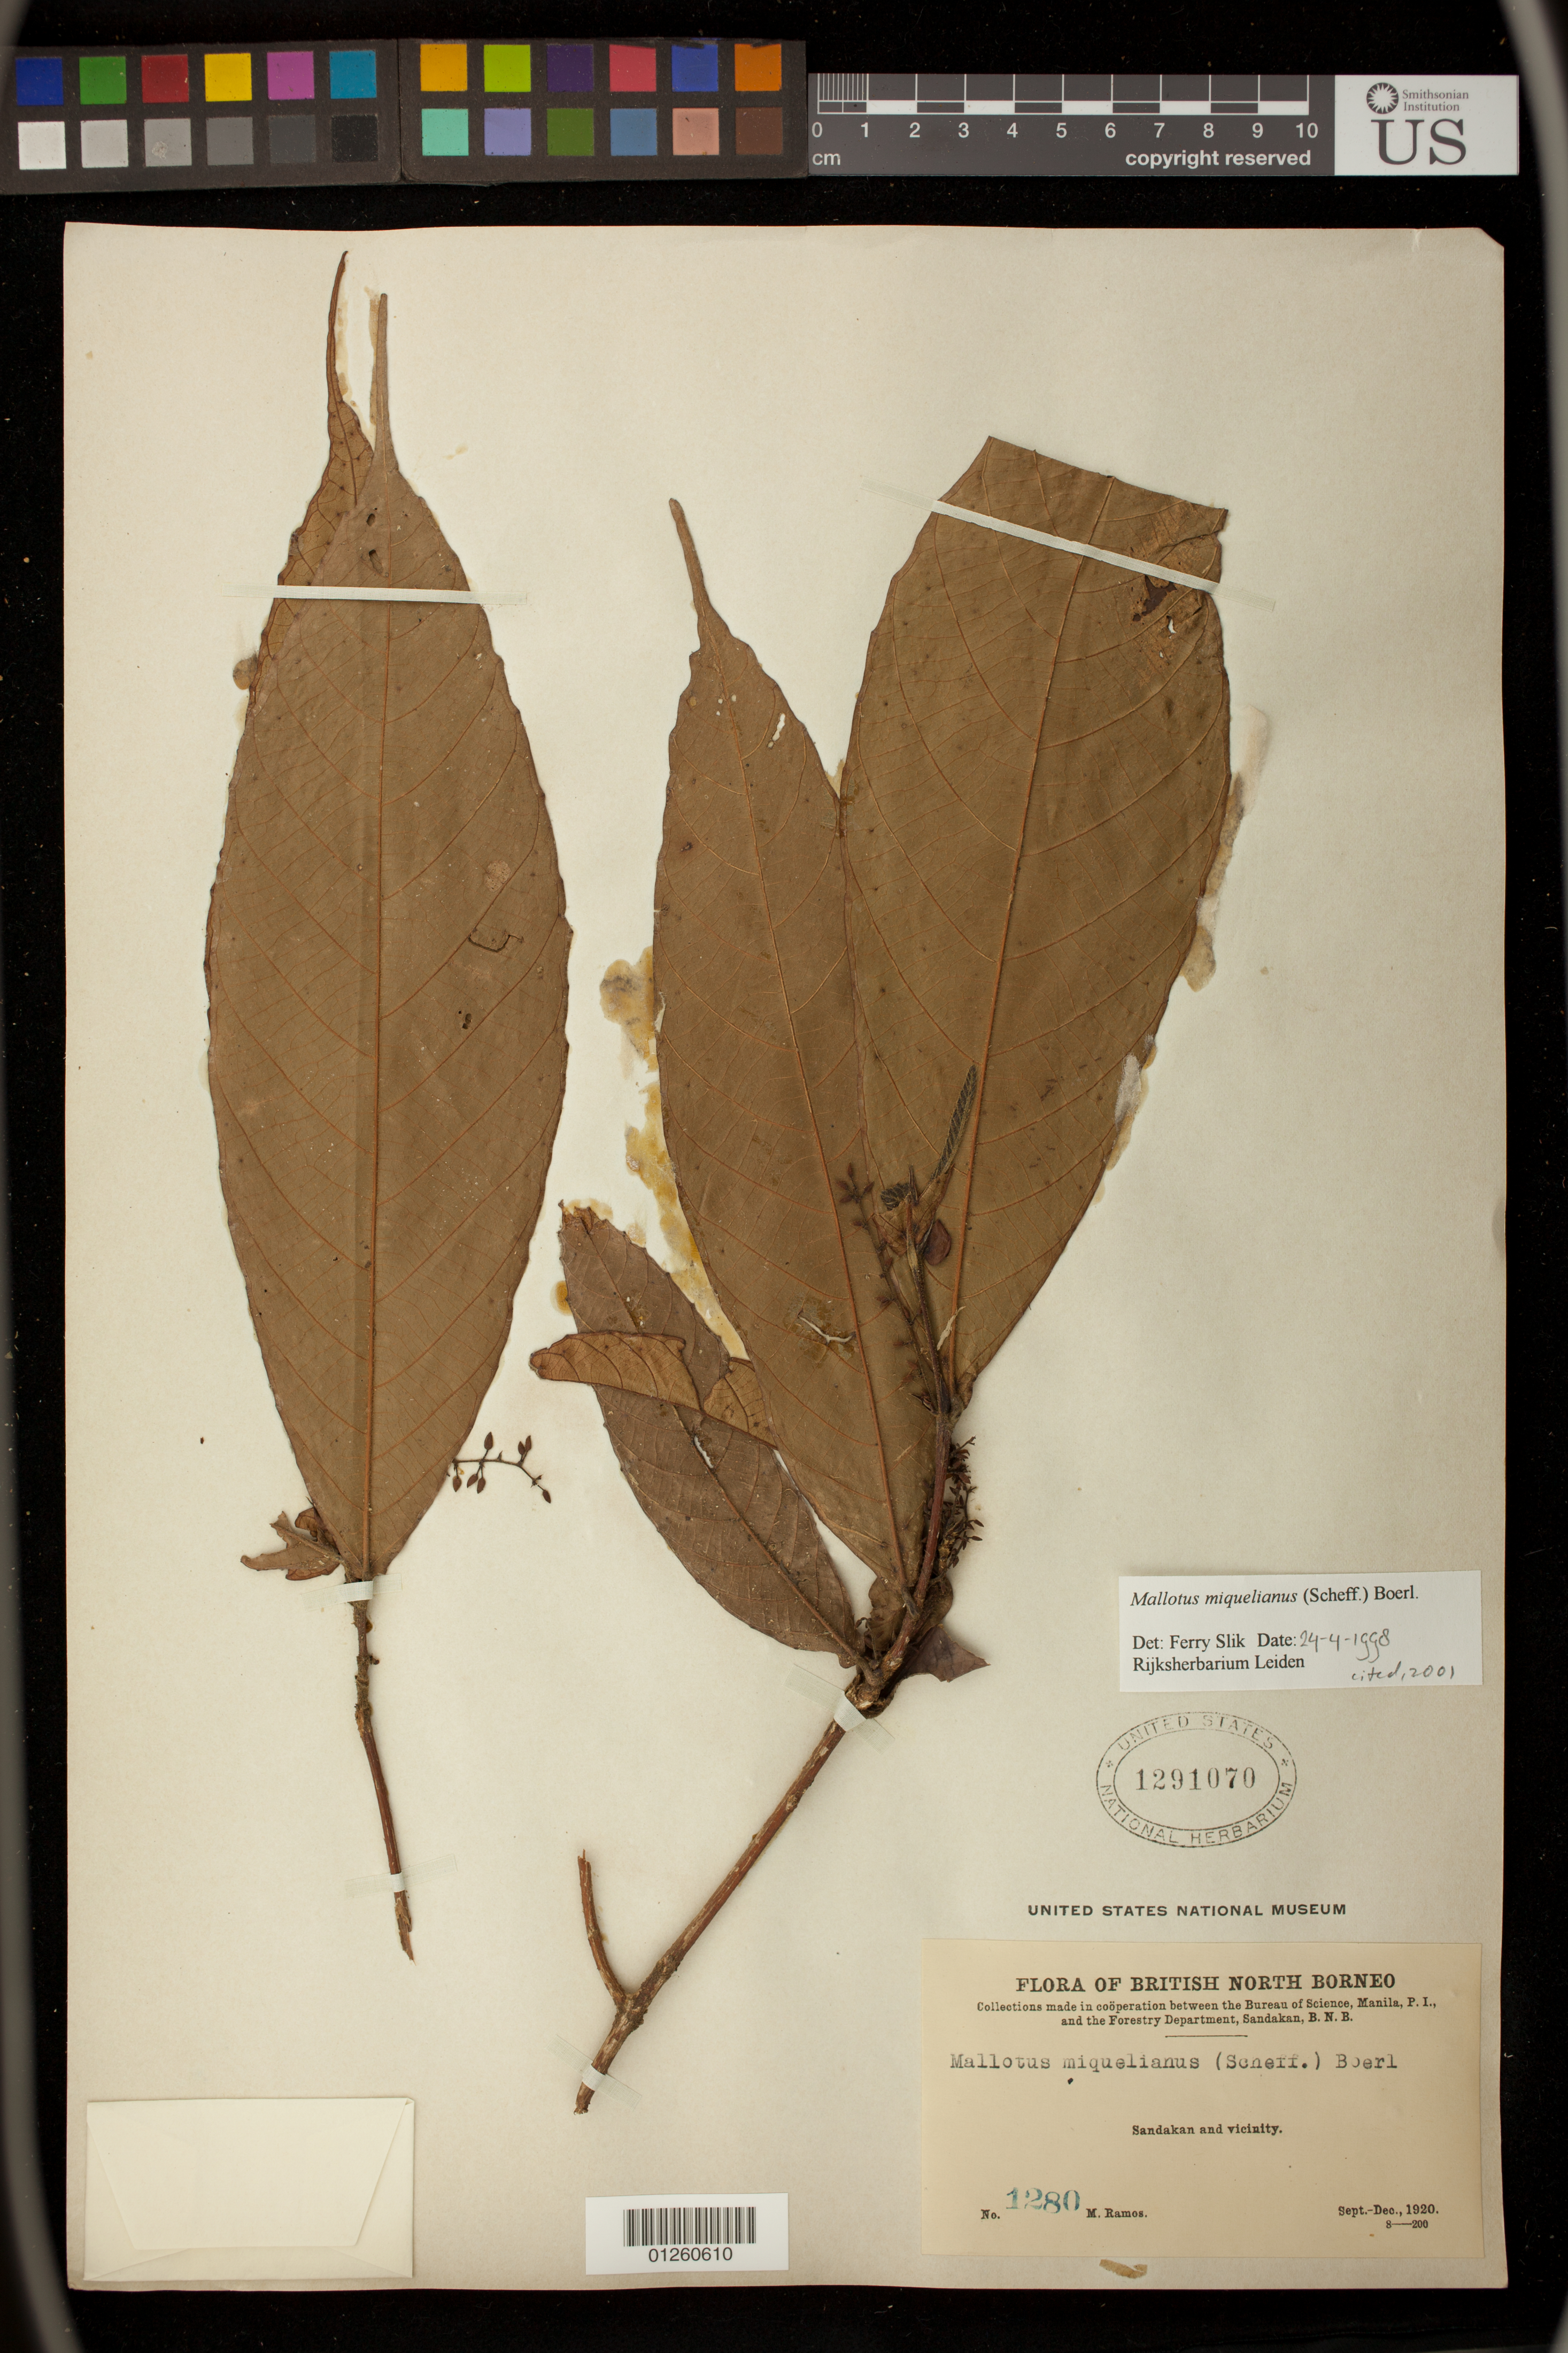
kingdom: Plantae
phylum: Tracheophyta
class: Magnoliopsida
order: Malpighiales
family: Euphorbiaceae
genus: Mallotus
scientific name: Mallotus miquelianus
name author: (Scheff.) Boerl.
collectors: M. Ramos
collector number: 1280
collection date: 1920-09/1920-12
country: Malaysia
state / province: Sabah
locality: Sandakan and vicinity.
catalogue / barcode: US 1291070